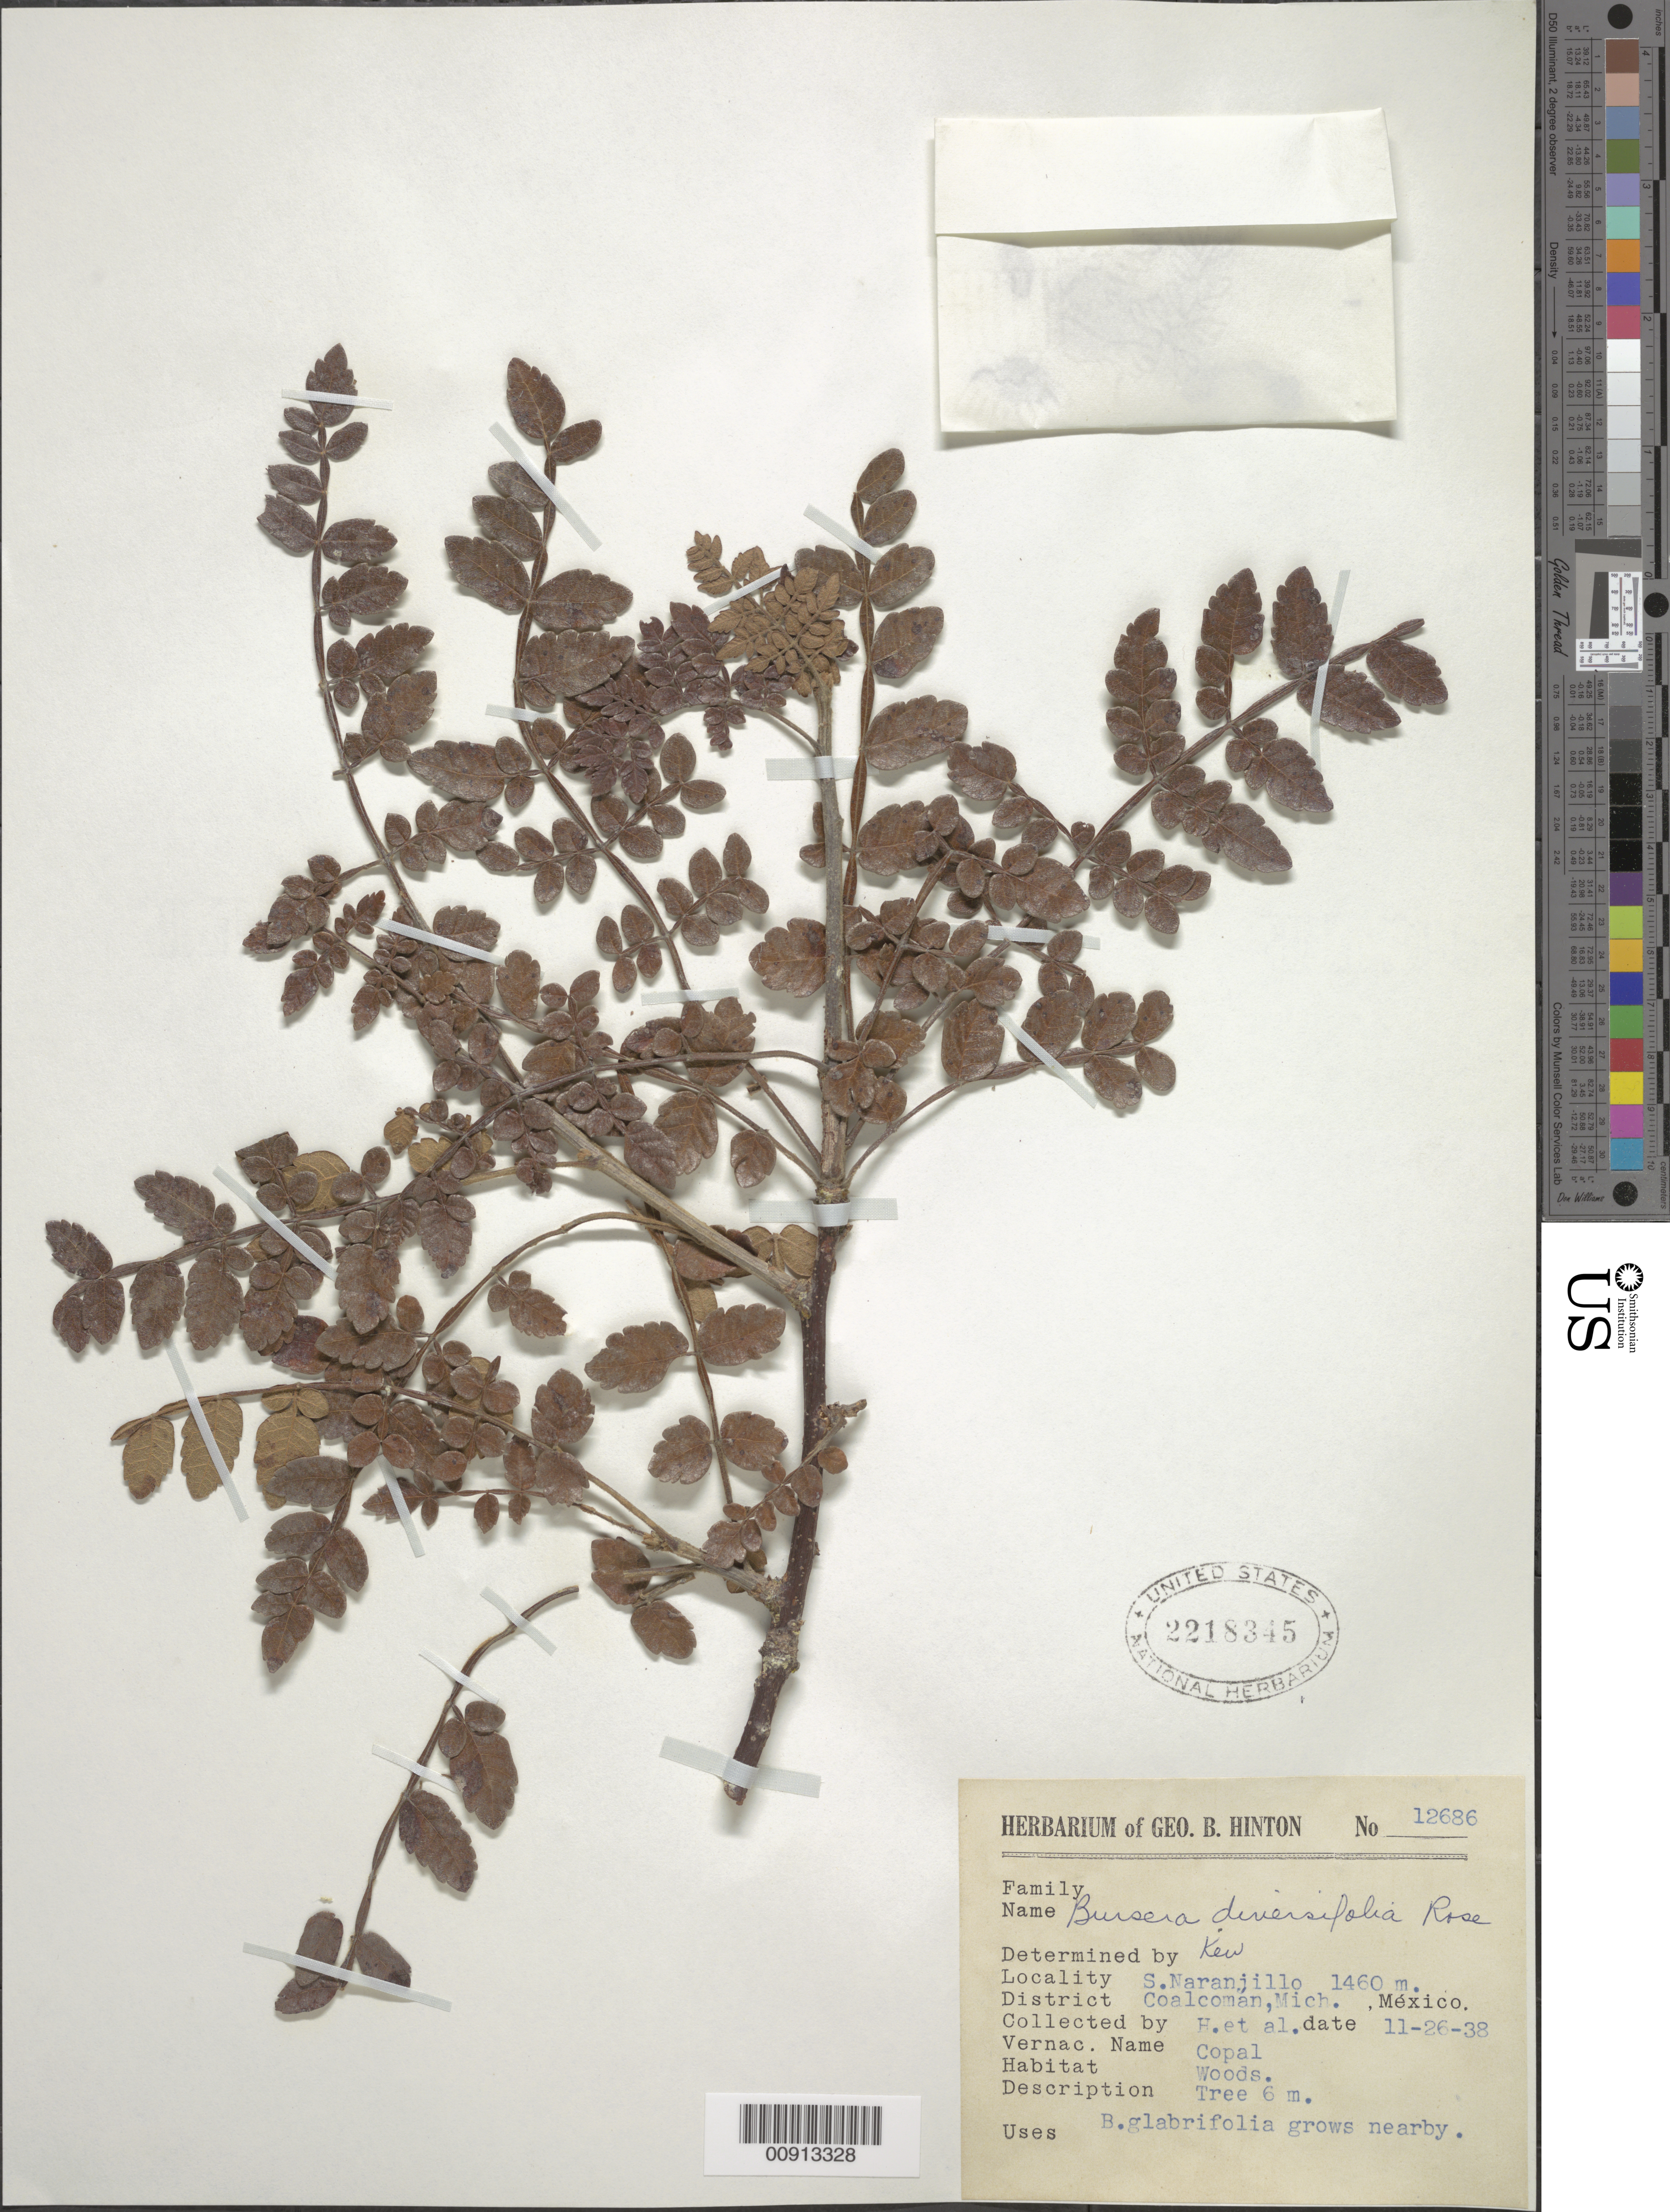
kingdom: Plantae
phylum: Tracheophyta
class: Magnoliopsida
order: Sapindales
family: Burseraceae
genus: Bursera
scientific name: Bursera diversifolia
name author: Rose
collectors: G. B. Hinton & et al.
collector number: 12686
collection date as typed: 26 Nov 1938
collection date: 1938-11-26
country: Mexico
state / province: Michoacán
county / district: Coalcomán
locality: S. Naranjillo, District Coalcomán, Michoacán.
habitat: Woods. B. glabrifolia grows nearby.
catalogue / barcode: US 2218345